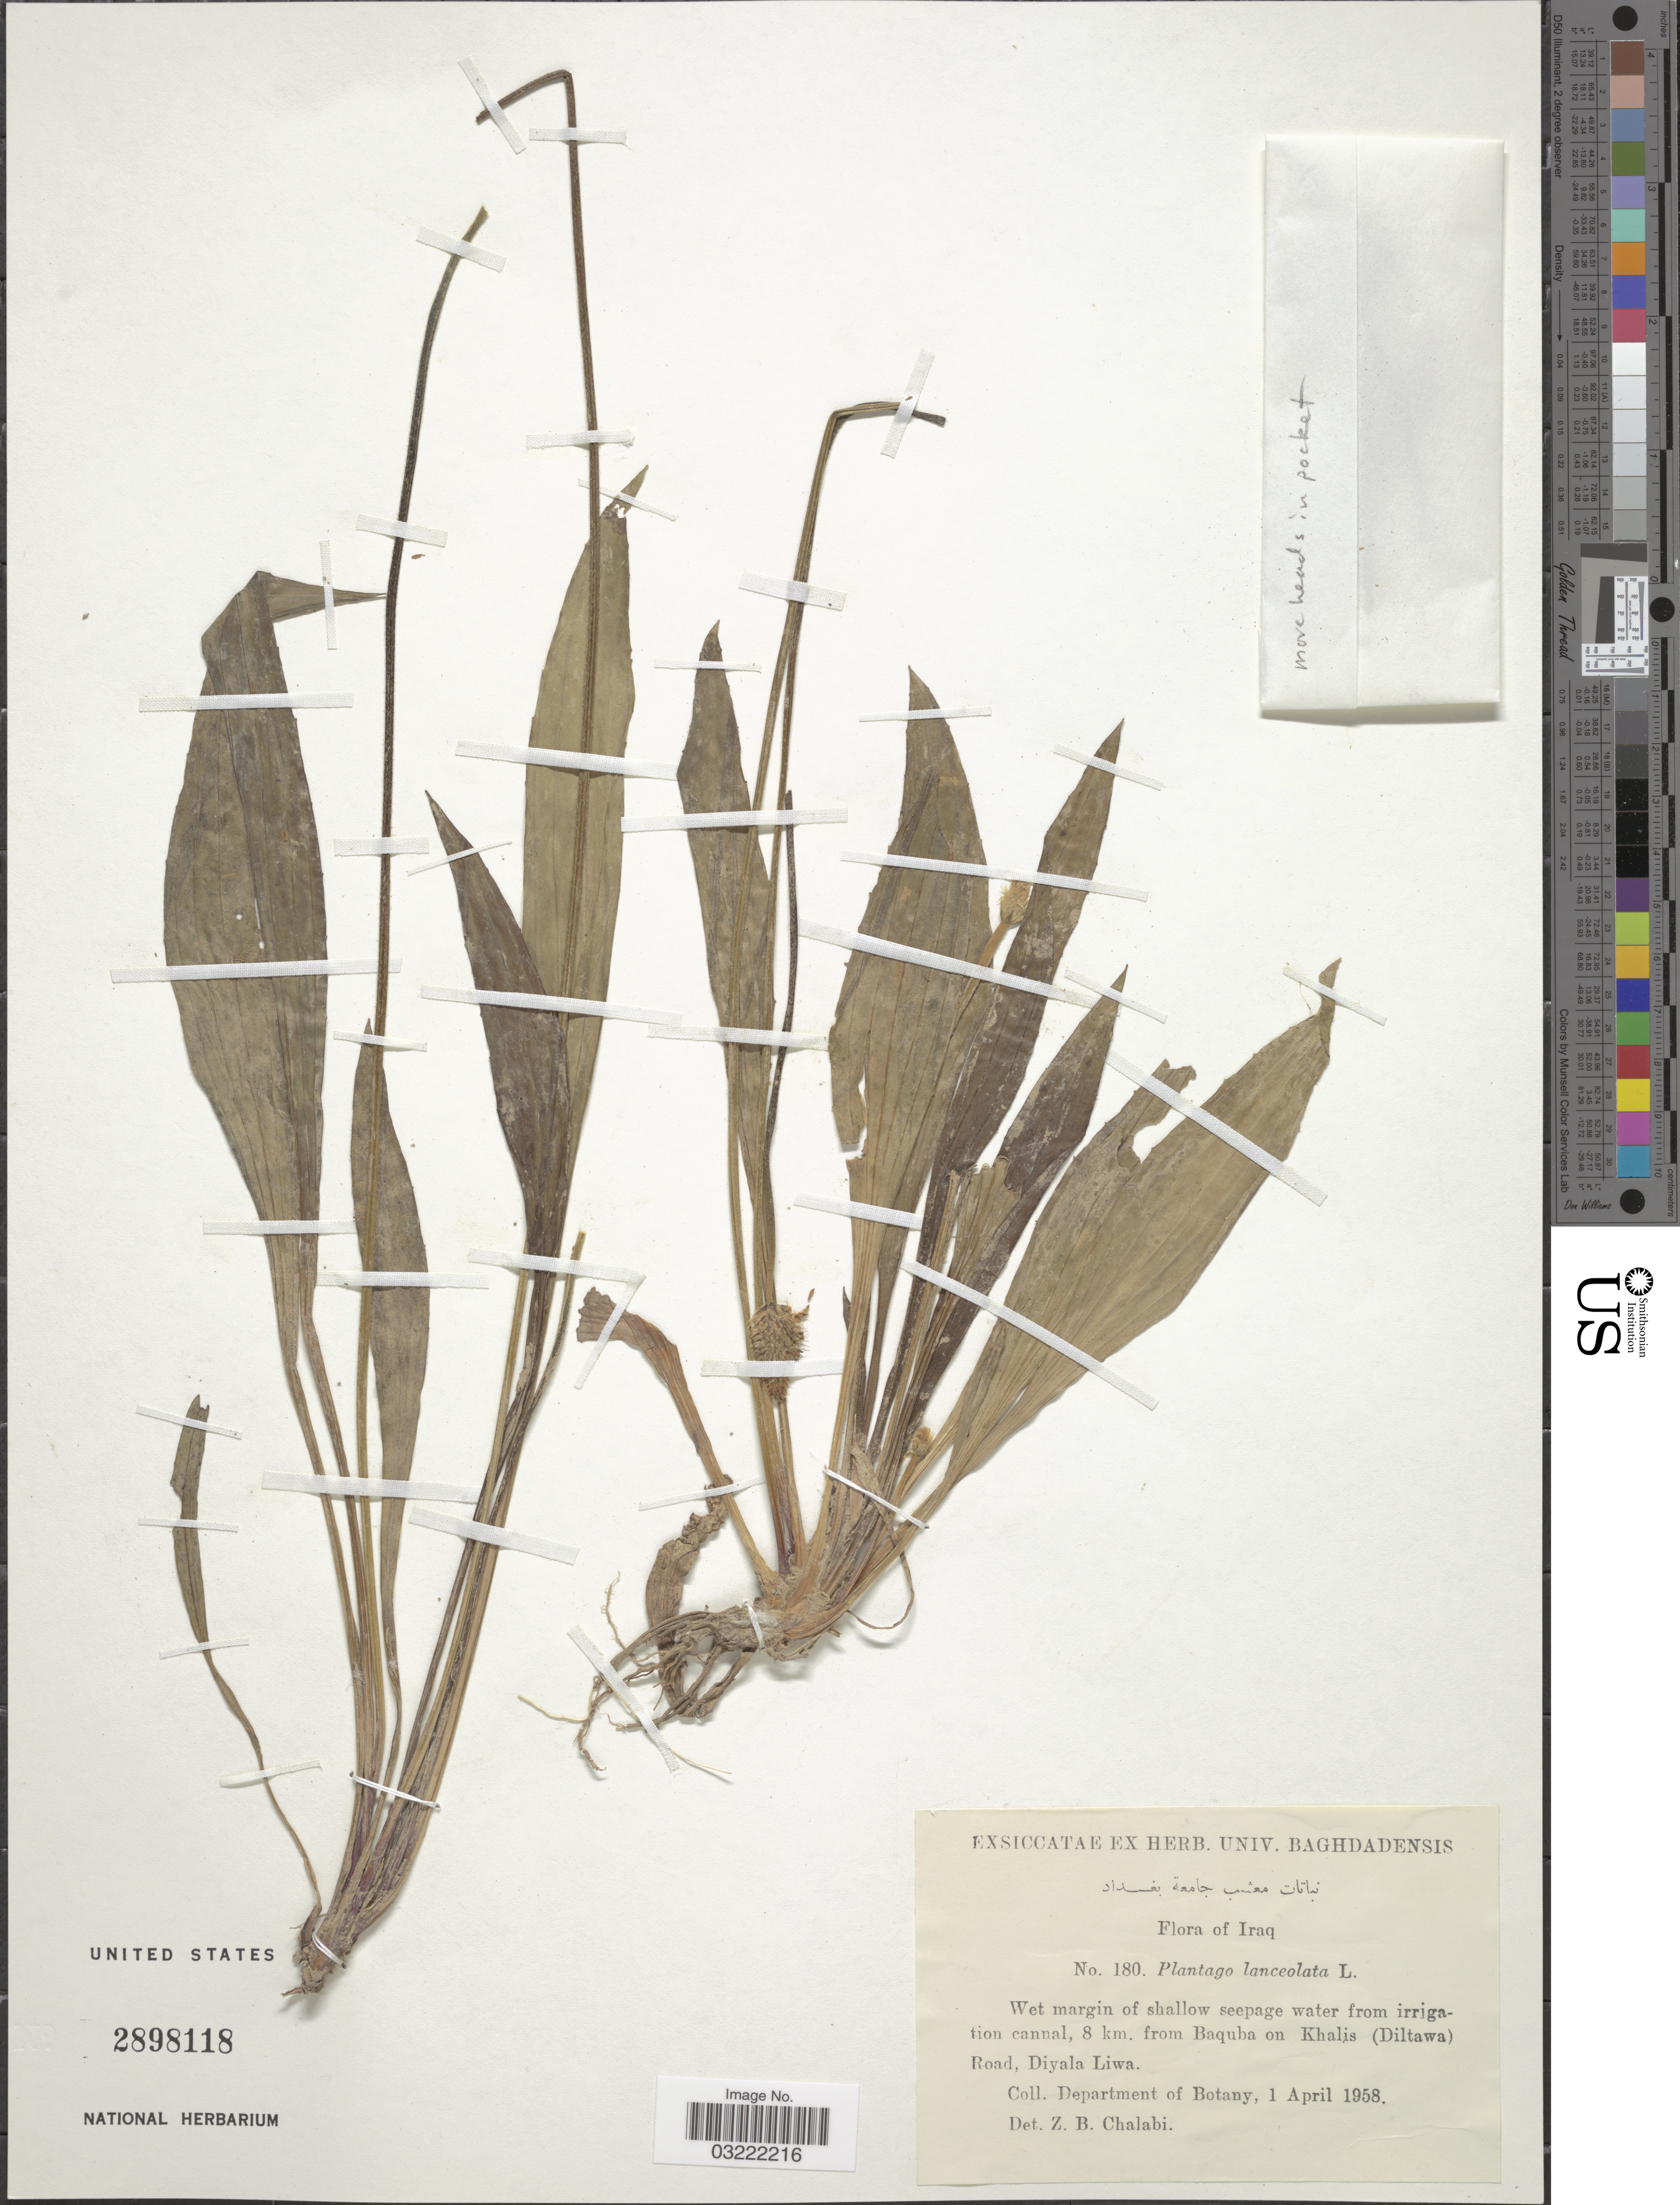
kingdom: Plantae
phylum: Tracheophyta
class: Magnoliopsida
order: Lamiales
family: Plantaginaceae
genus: Plantago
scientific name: Plantago lanceolata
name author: L.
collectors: Department of Botany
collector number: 180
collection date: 1958-04-01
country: Iraq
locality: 8 km. from Baquba on Khalis (Diltawa) Road, Diyala Liwa.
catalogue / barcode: US 2898118